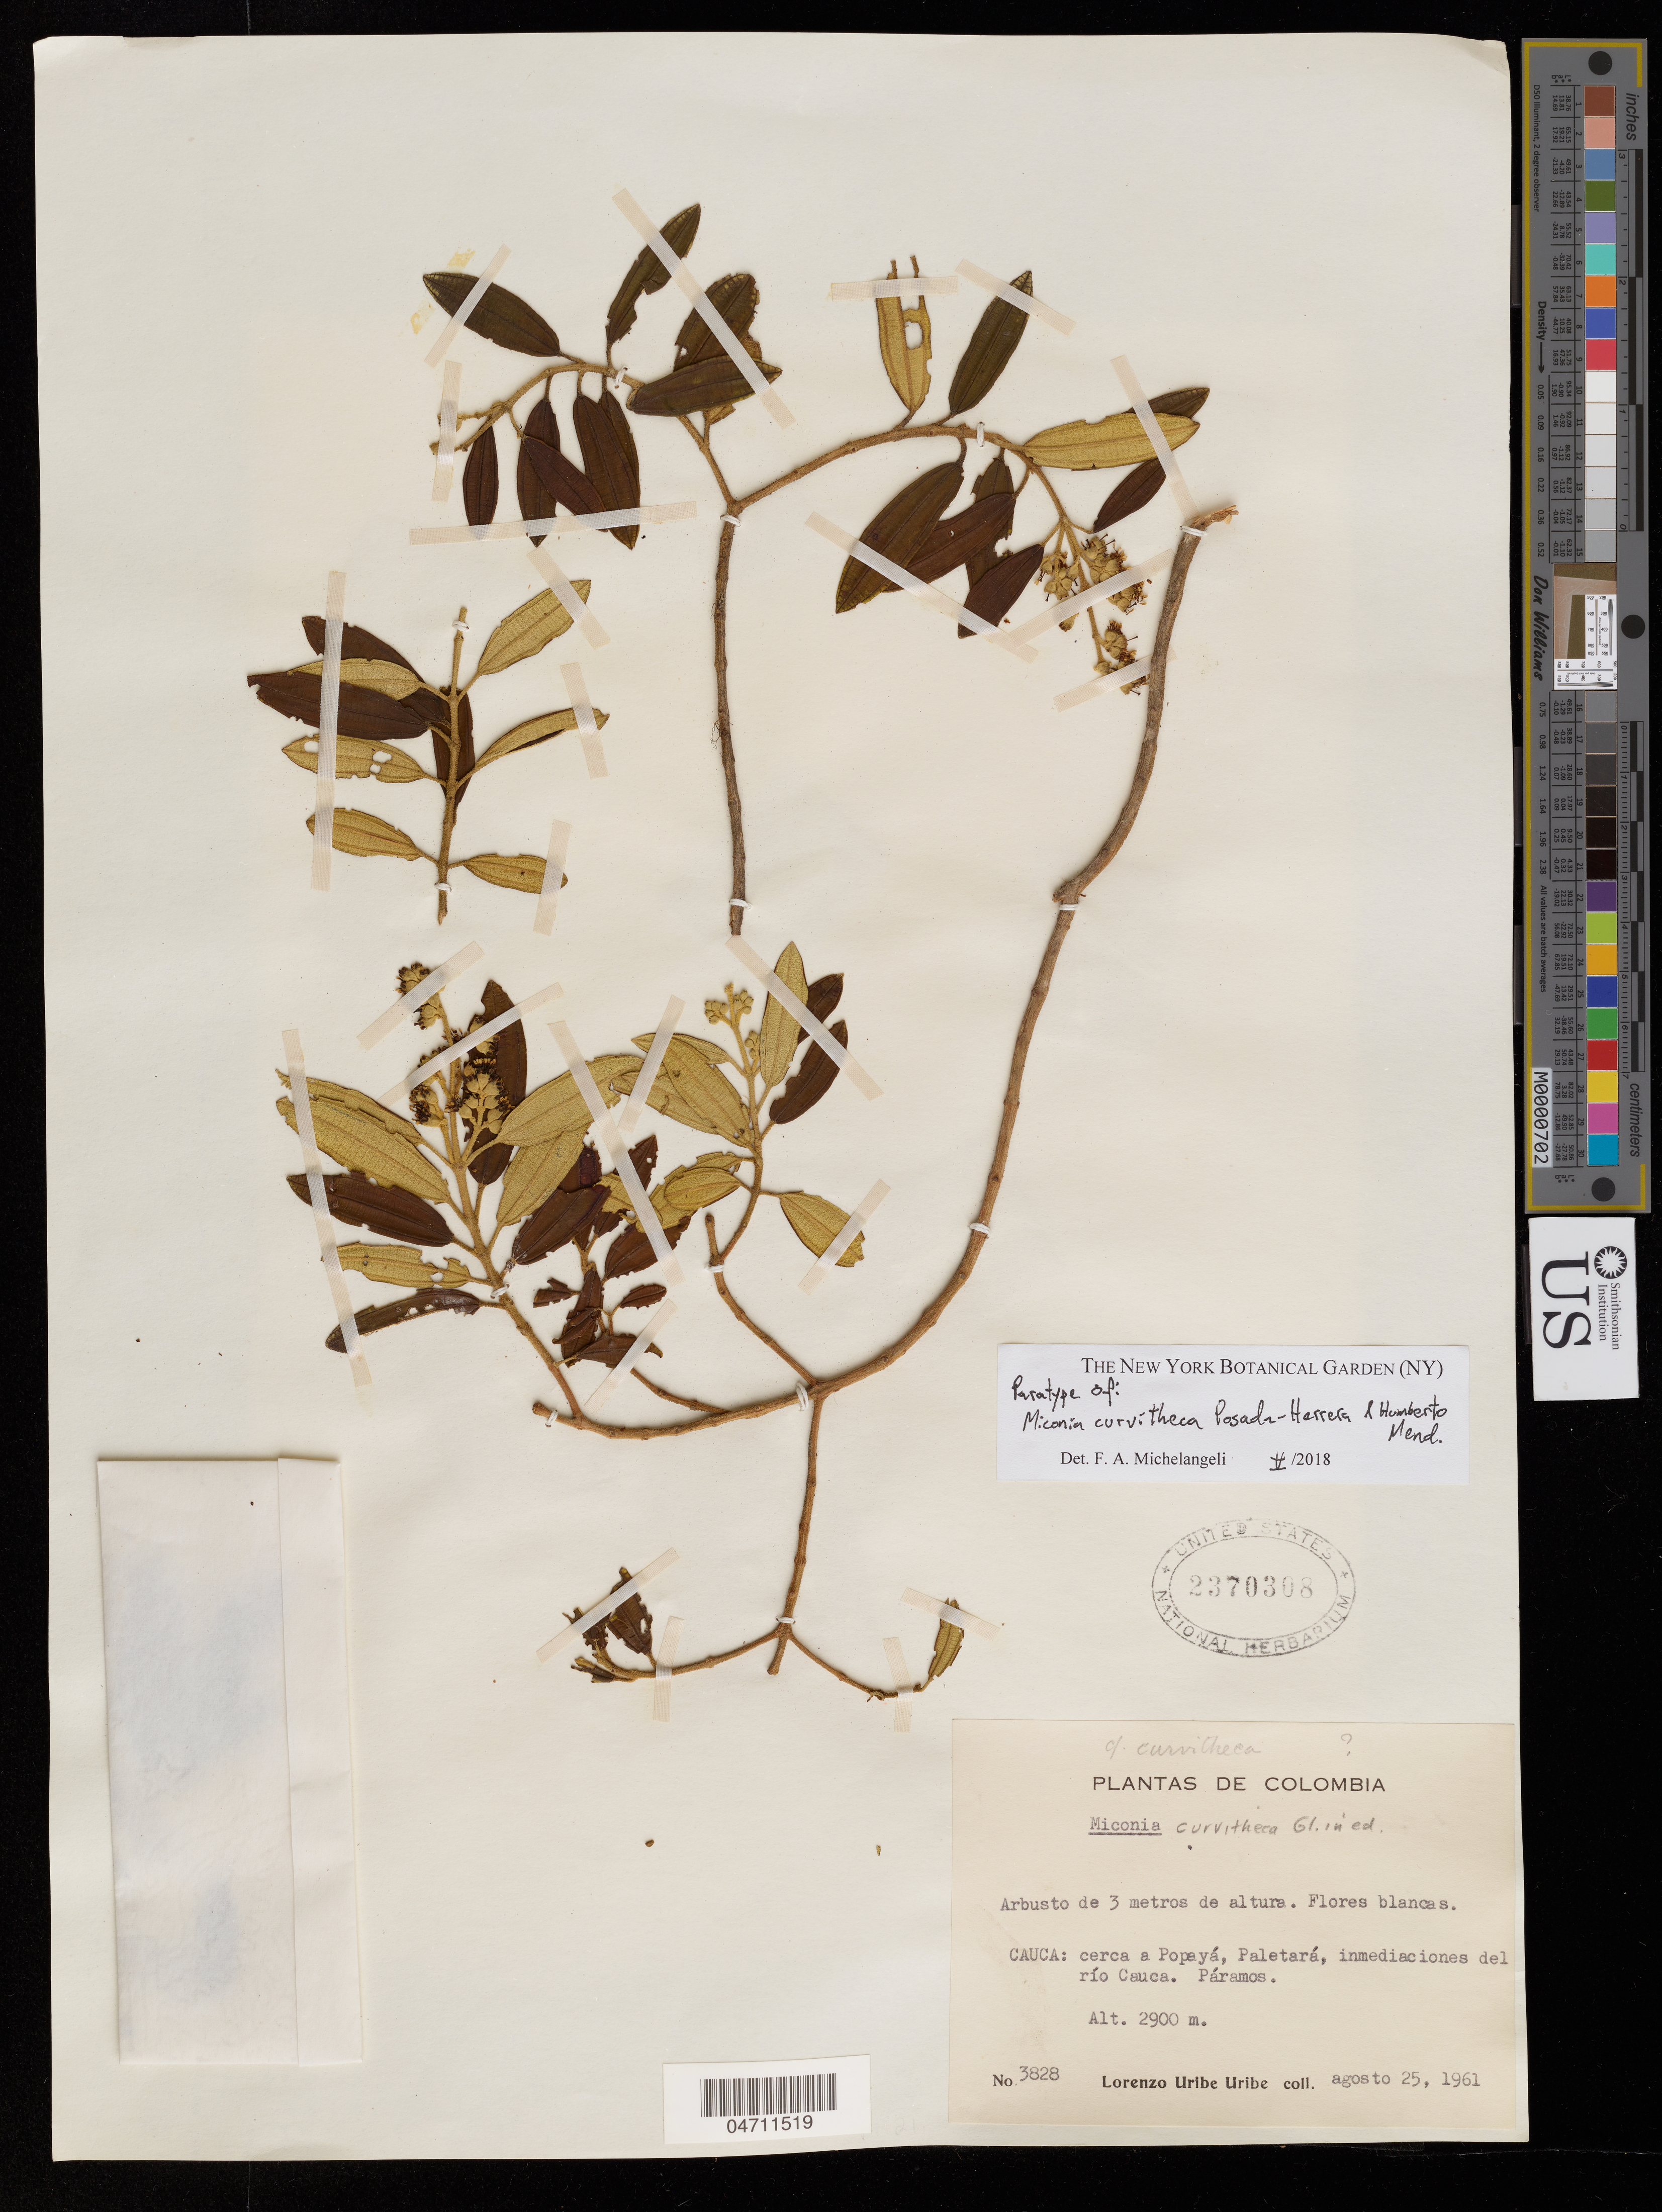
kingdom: Plantae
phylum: Tracheophyta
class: Magnoliopsida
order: Myrtales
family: Melastomataceae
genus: Miconia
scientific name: Miconia curvitheca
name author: Posada- Herrera & H. Mend.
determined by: Michelangeli, F. A.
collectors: L. Uribe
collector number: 3828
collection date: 1961-08-25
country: Colombia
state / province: Cauca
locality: Cerca a Popayá, Paletará, inmediaciones del río Cauca.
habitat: Paramos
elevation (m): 2900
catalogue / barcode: US 2370308